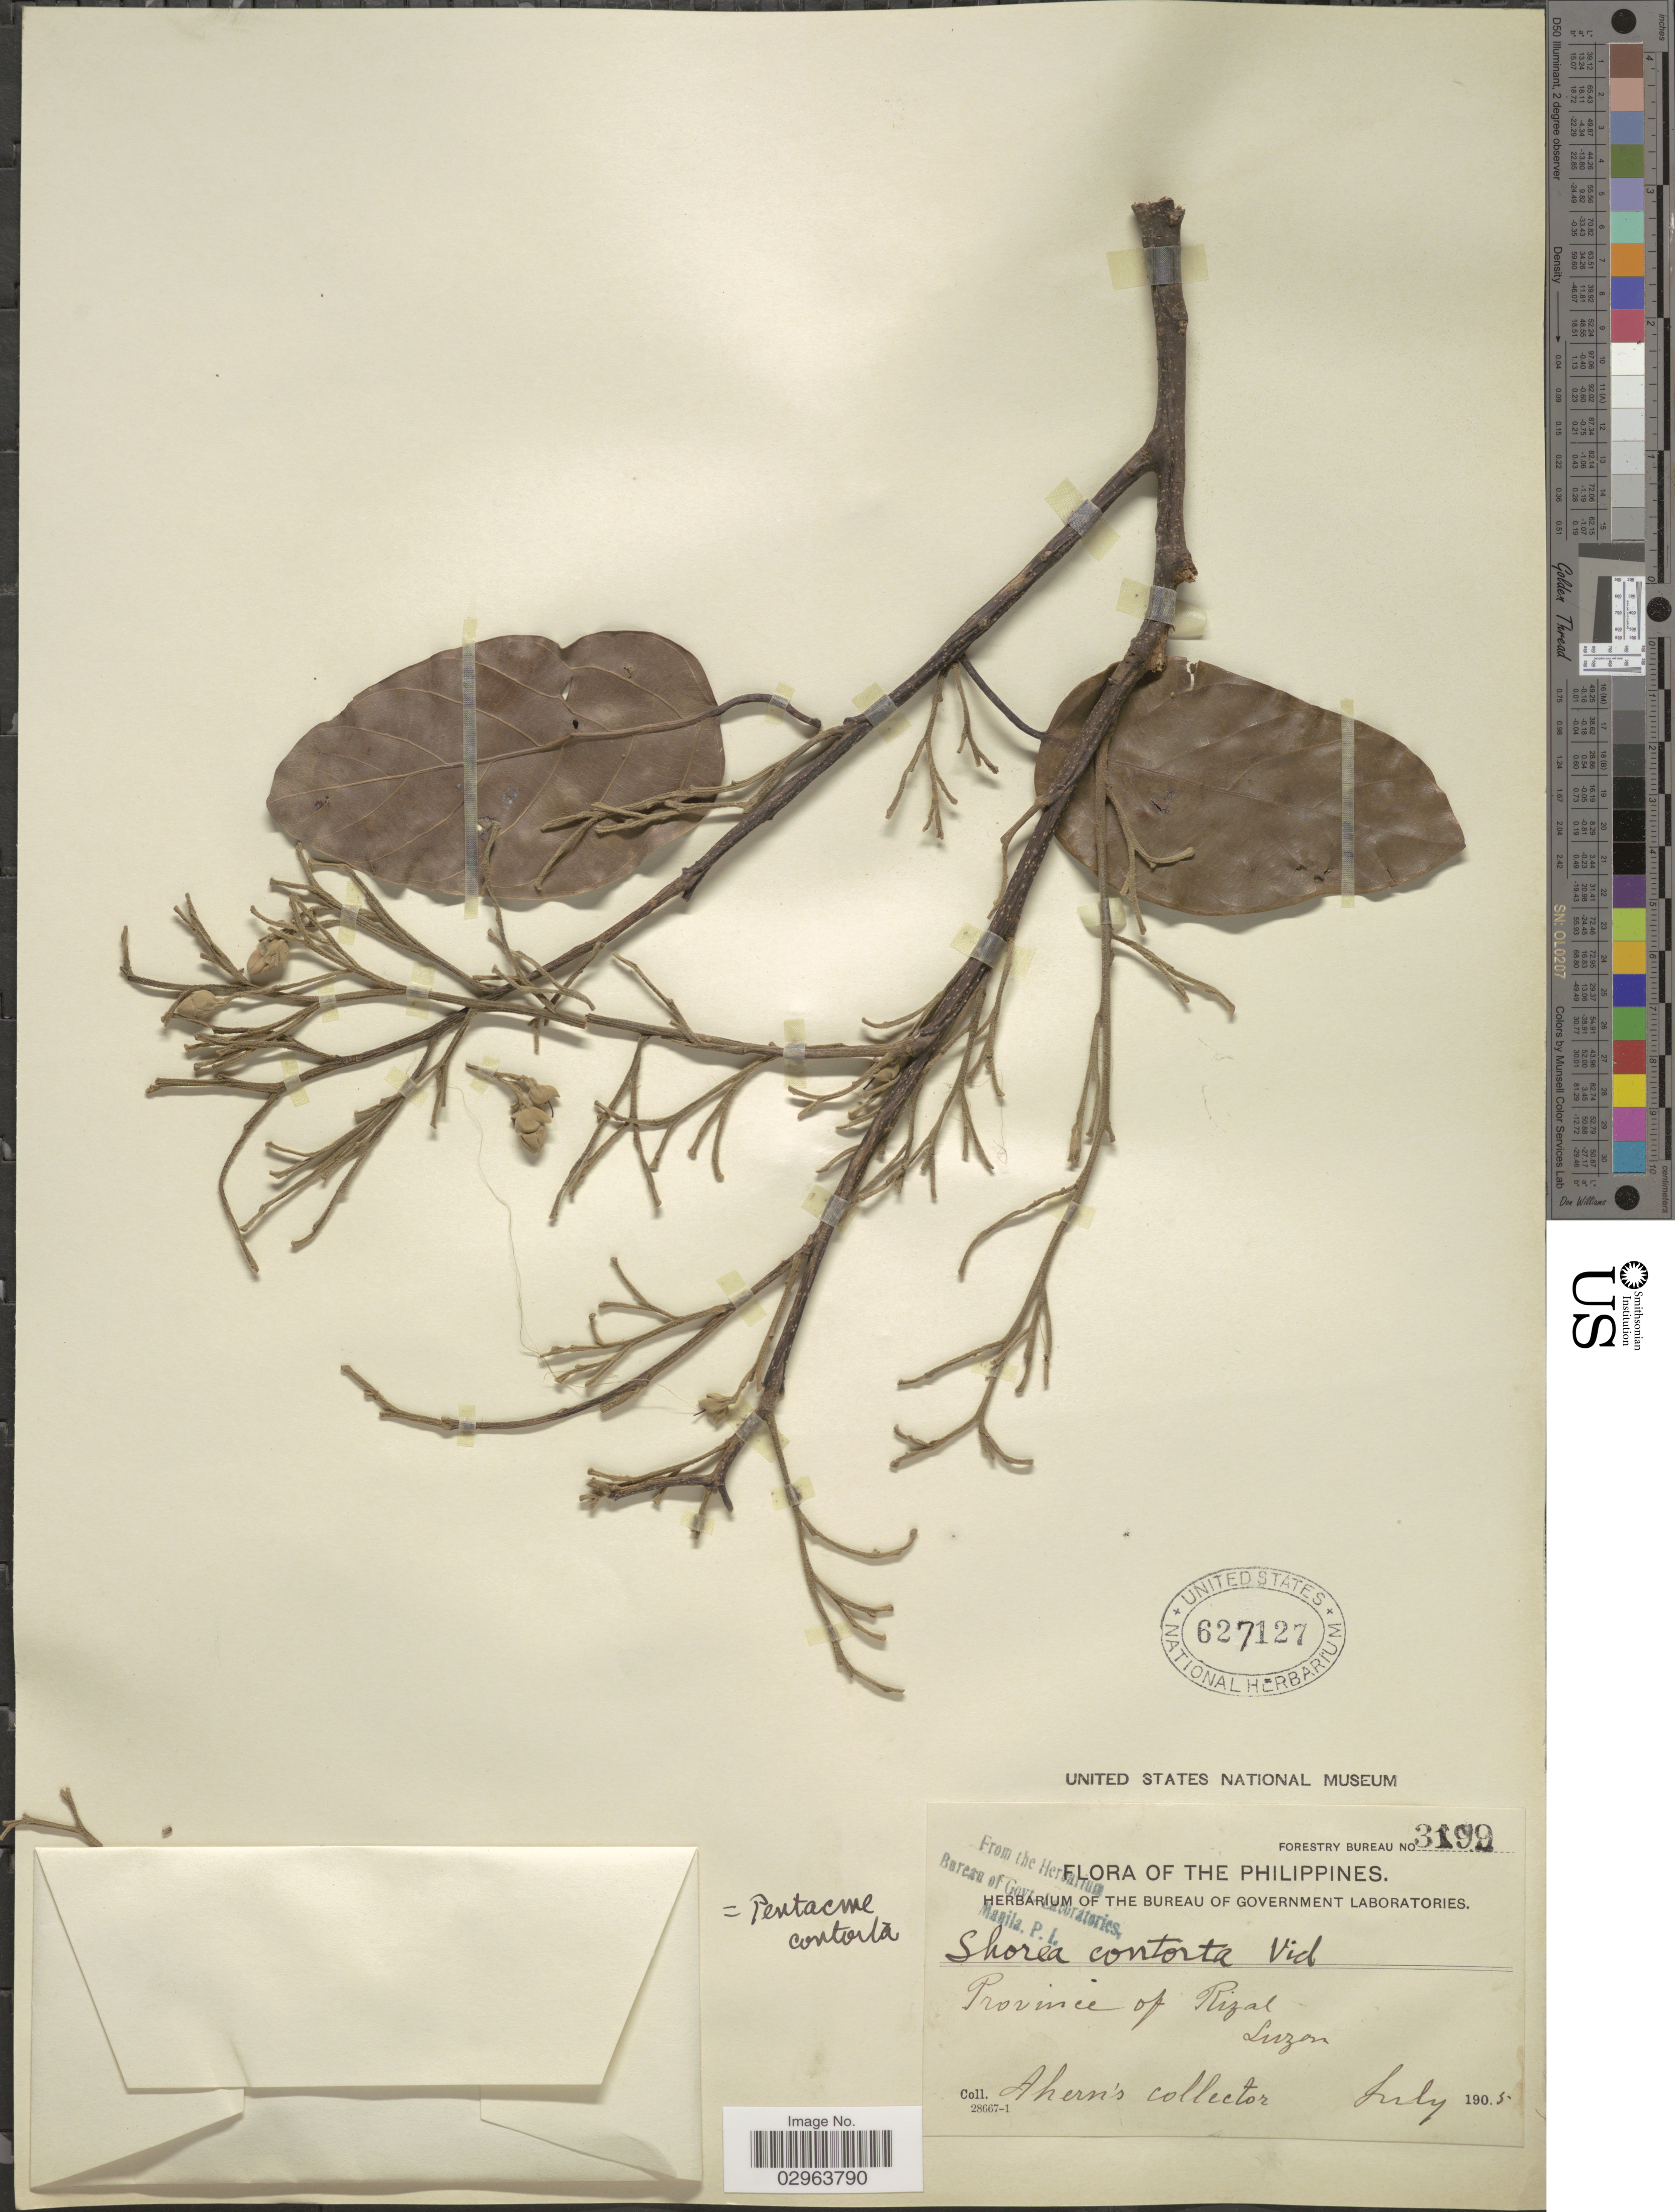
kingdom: Plantae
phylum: Tracheophyta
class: Magnoliopsida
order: Malvales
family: Dipterocarpaceae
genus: Pentacme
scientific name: Pentacme contorta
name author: (S. Vidal) Merr. & Rolfe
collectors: Ahern's collector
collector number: Forestry Bureau 3199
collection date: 1905-07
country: Philippines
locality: Province of Rizal, Luzon.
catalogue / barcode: US 627127